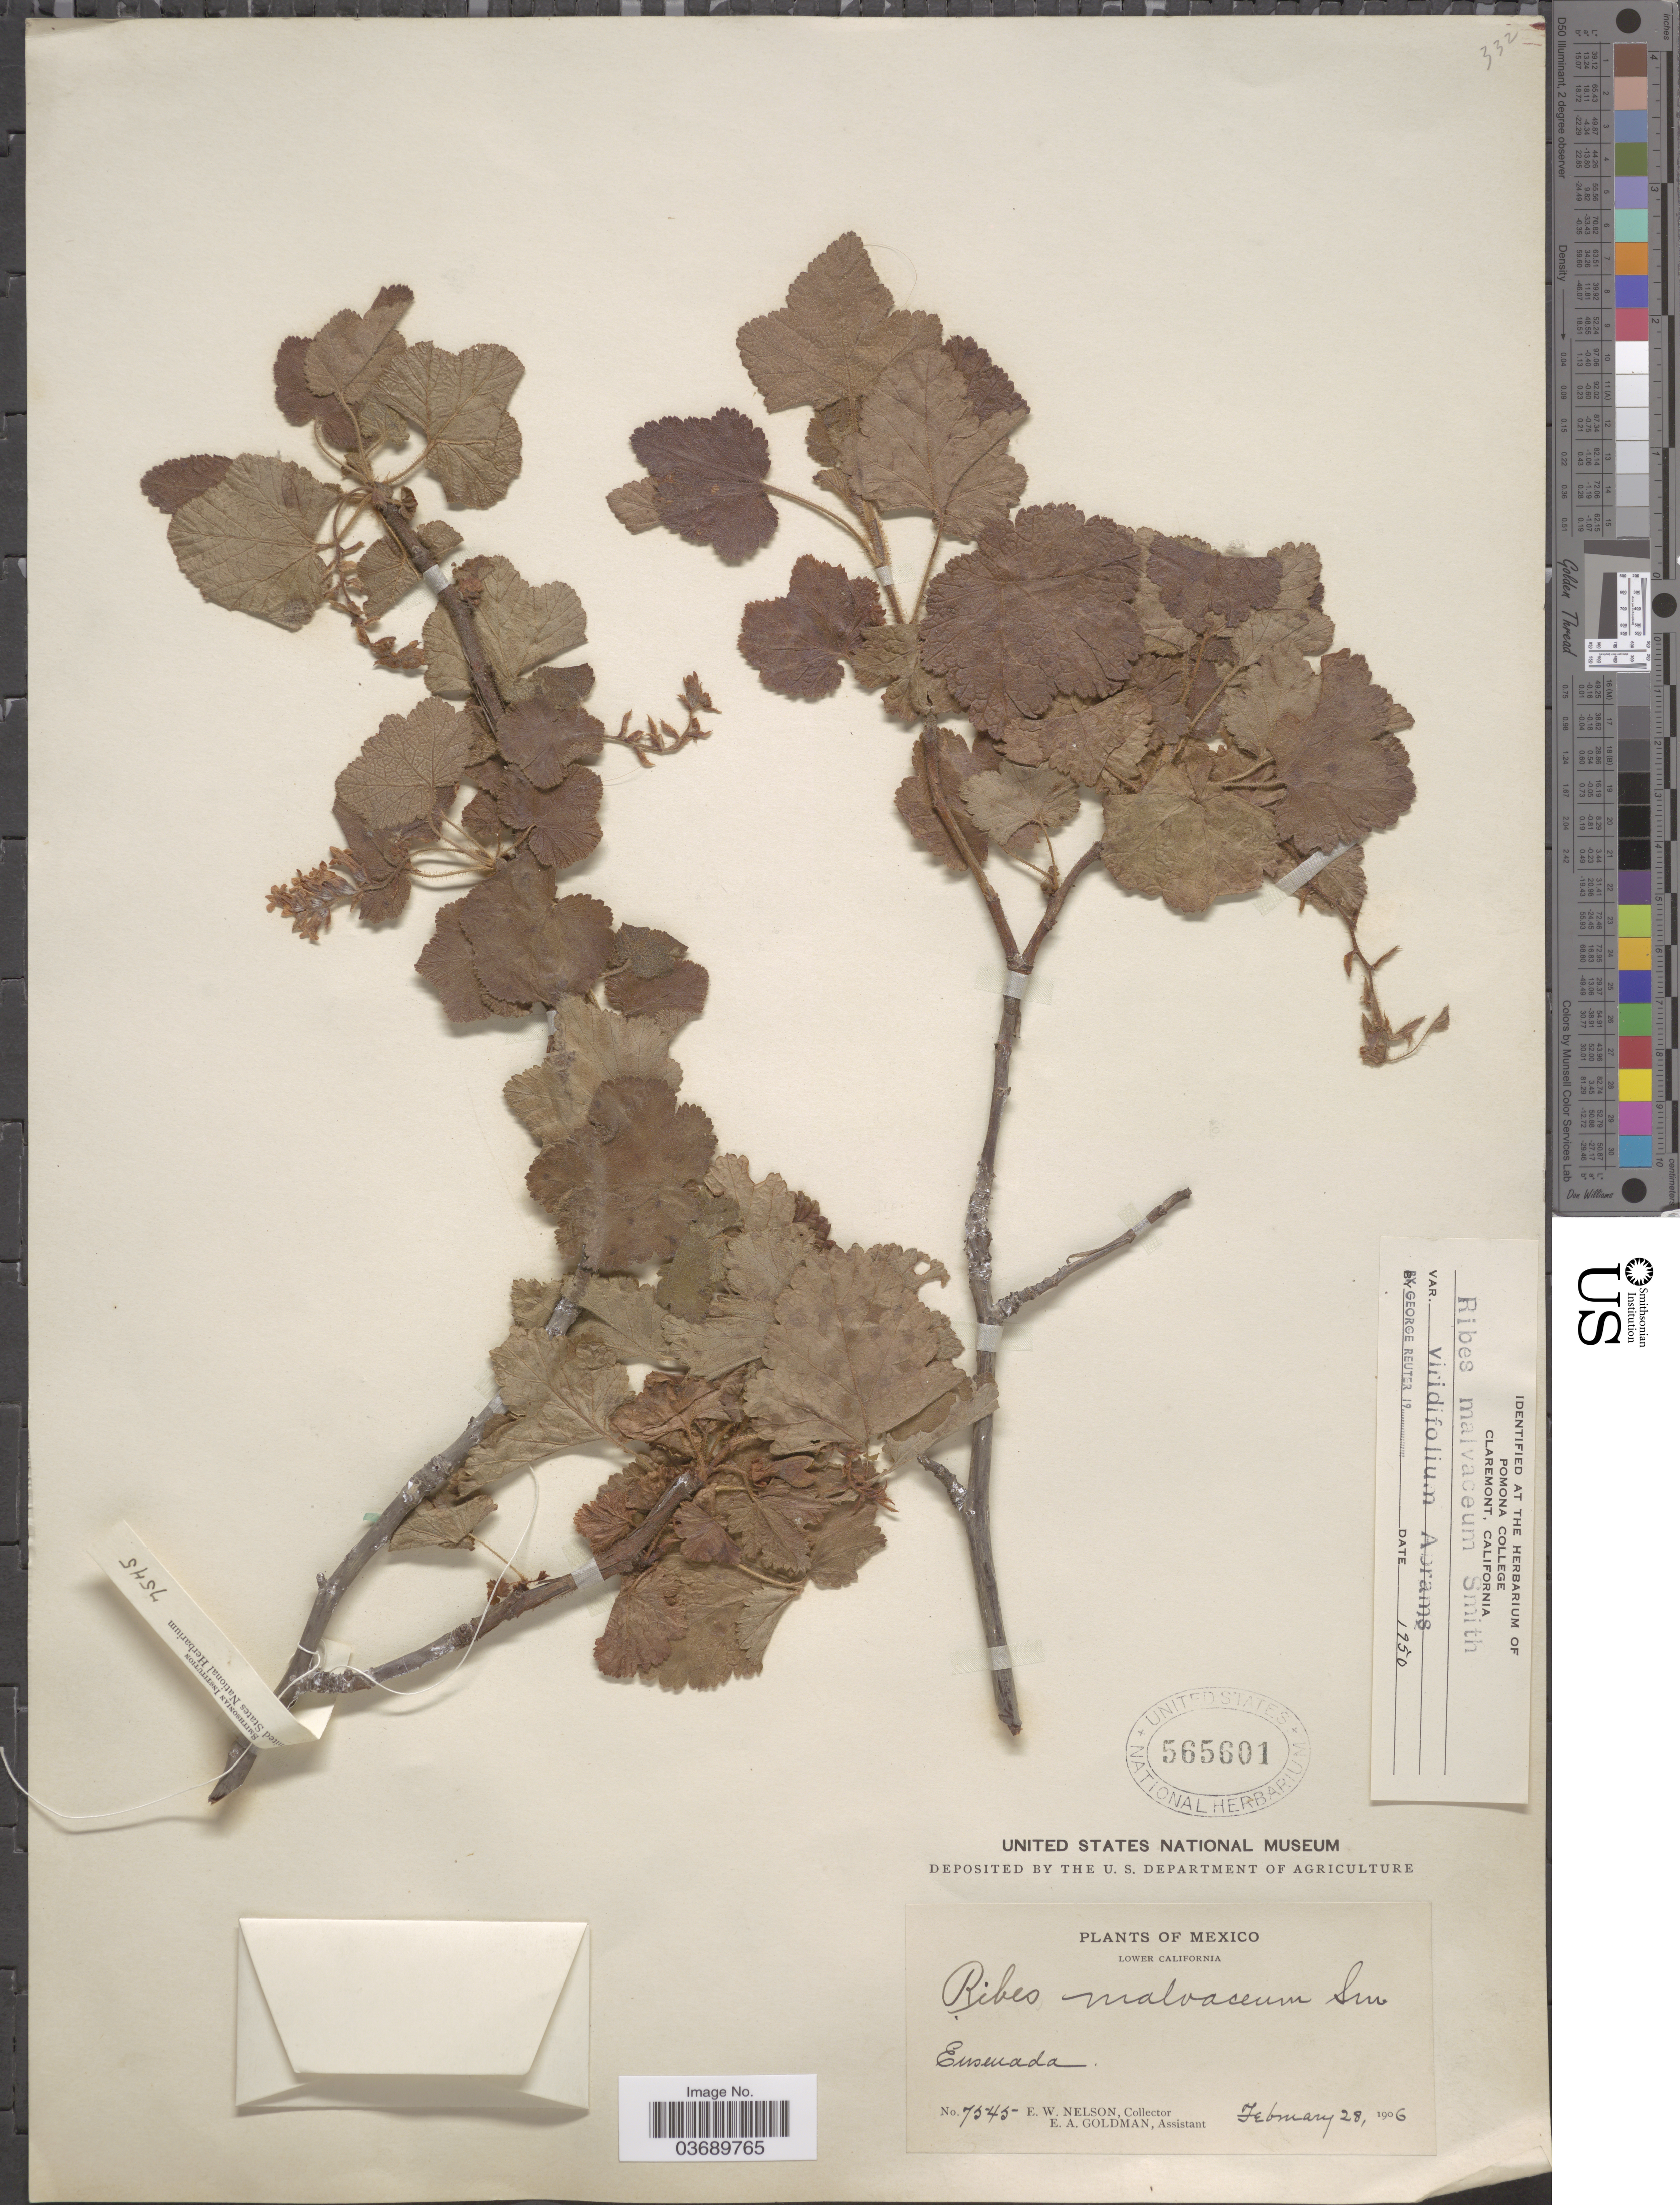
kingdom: Plantae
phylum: Tracheophyta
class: Magnoliopsida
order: Saxifragales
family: Grossulariaceae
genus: Ribes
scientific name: Ribes malvaceum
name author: Sm.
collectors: E. W. Nelson & E. A. Goldman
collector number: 7545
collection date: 1906-02-28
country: Mexico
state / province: Baja California Norte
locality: Lower California. Ensenada.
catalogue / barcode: US 565601